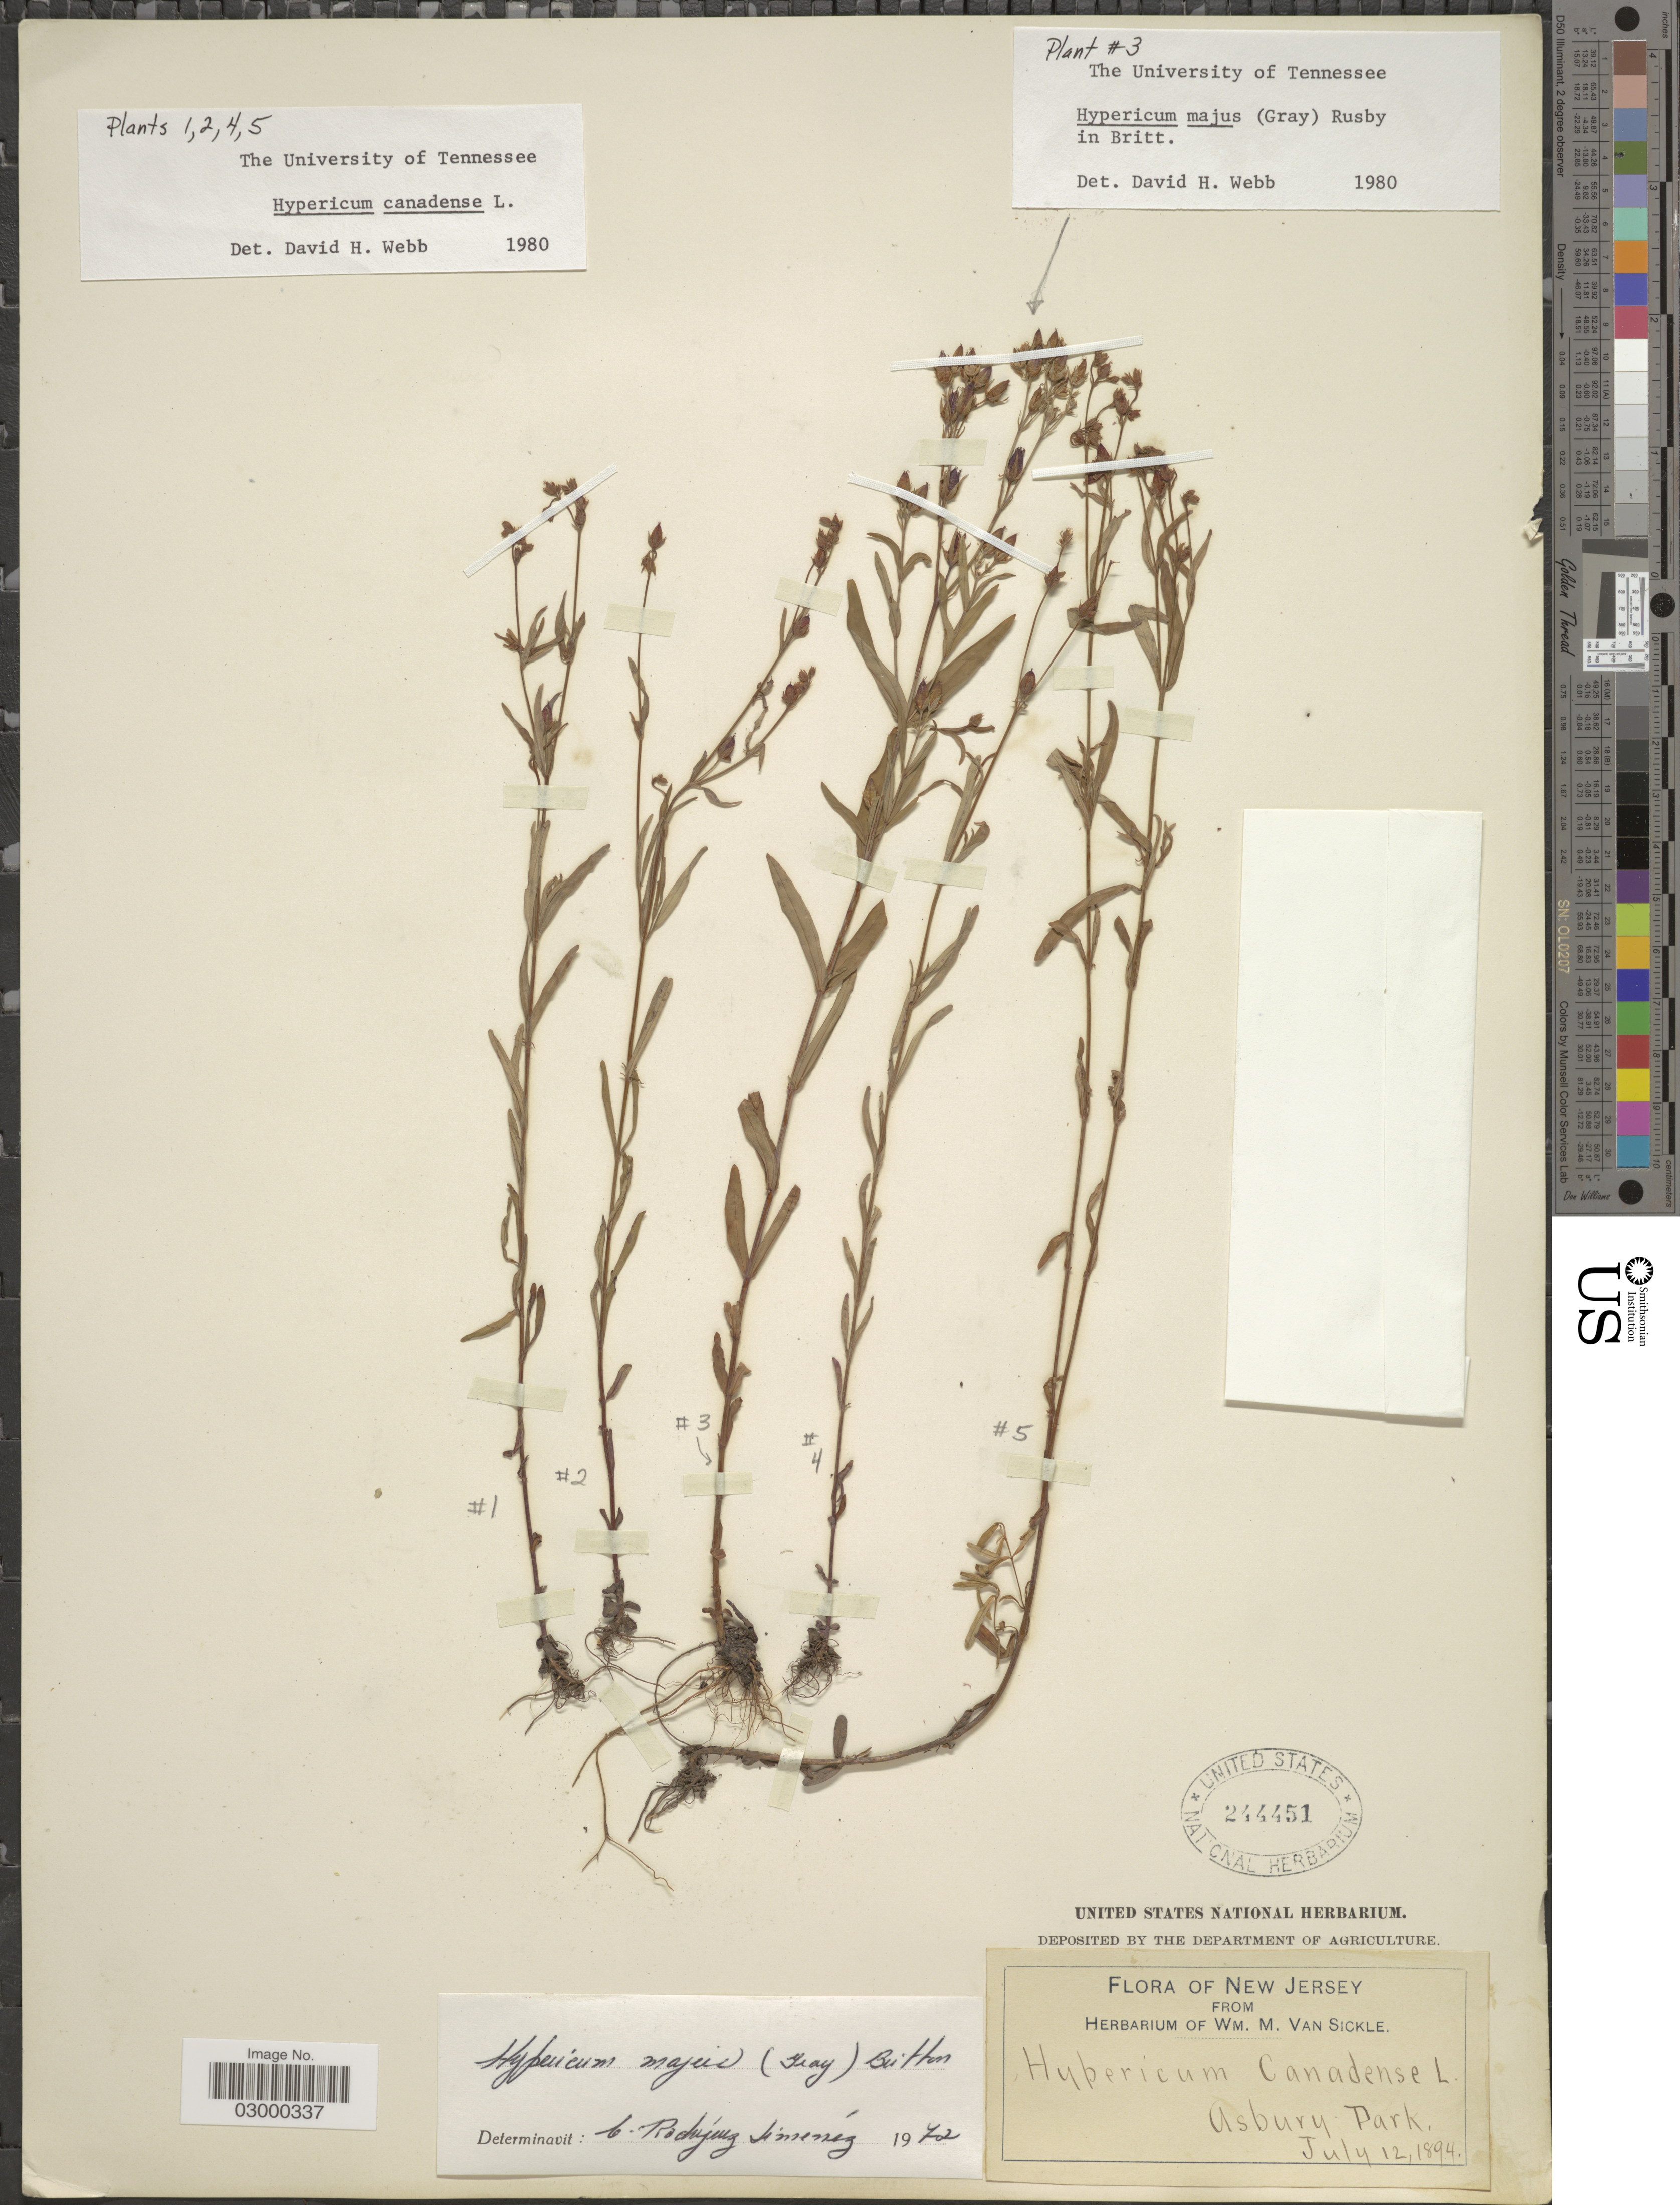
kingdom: Plantae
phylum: Tracheophyta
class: Magnoliopsida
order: Malpighiales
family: Hypericaceae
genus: Hypericum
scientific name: Hypericum canadense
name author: L.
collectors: ex herb. Wm. M. Van Sickle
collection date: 1894-07-12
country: United States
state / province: New Jersey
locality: Asbury Park.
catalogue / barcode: US 244451